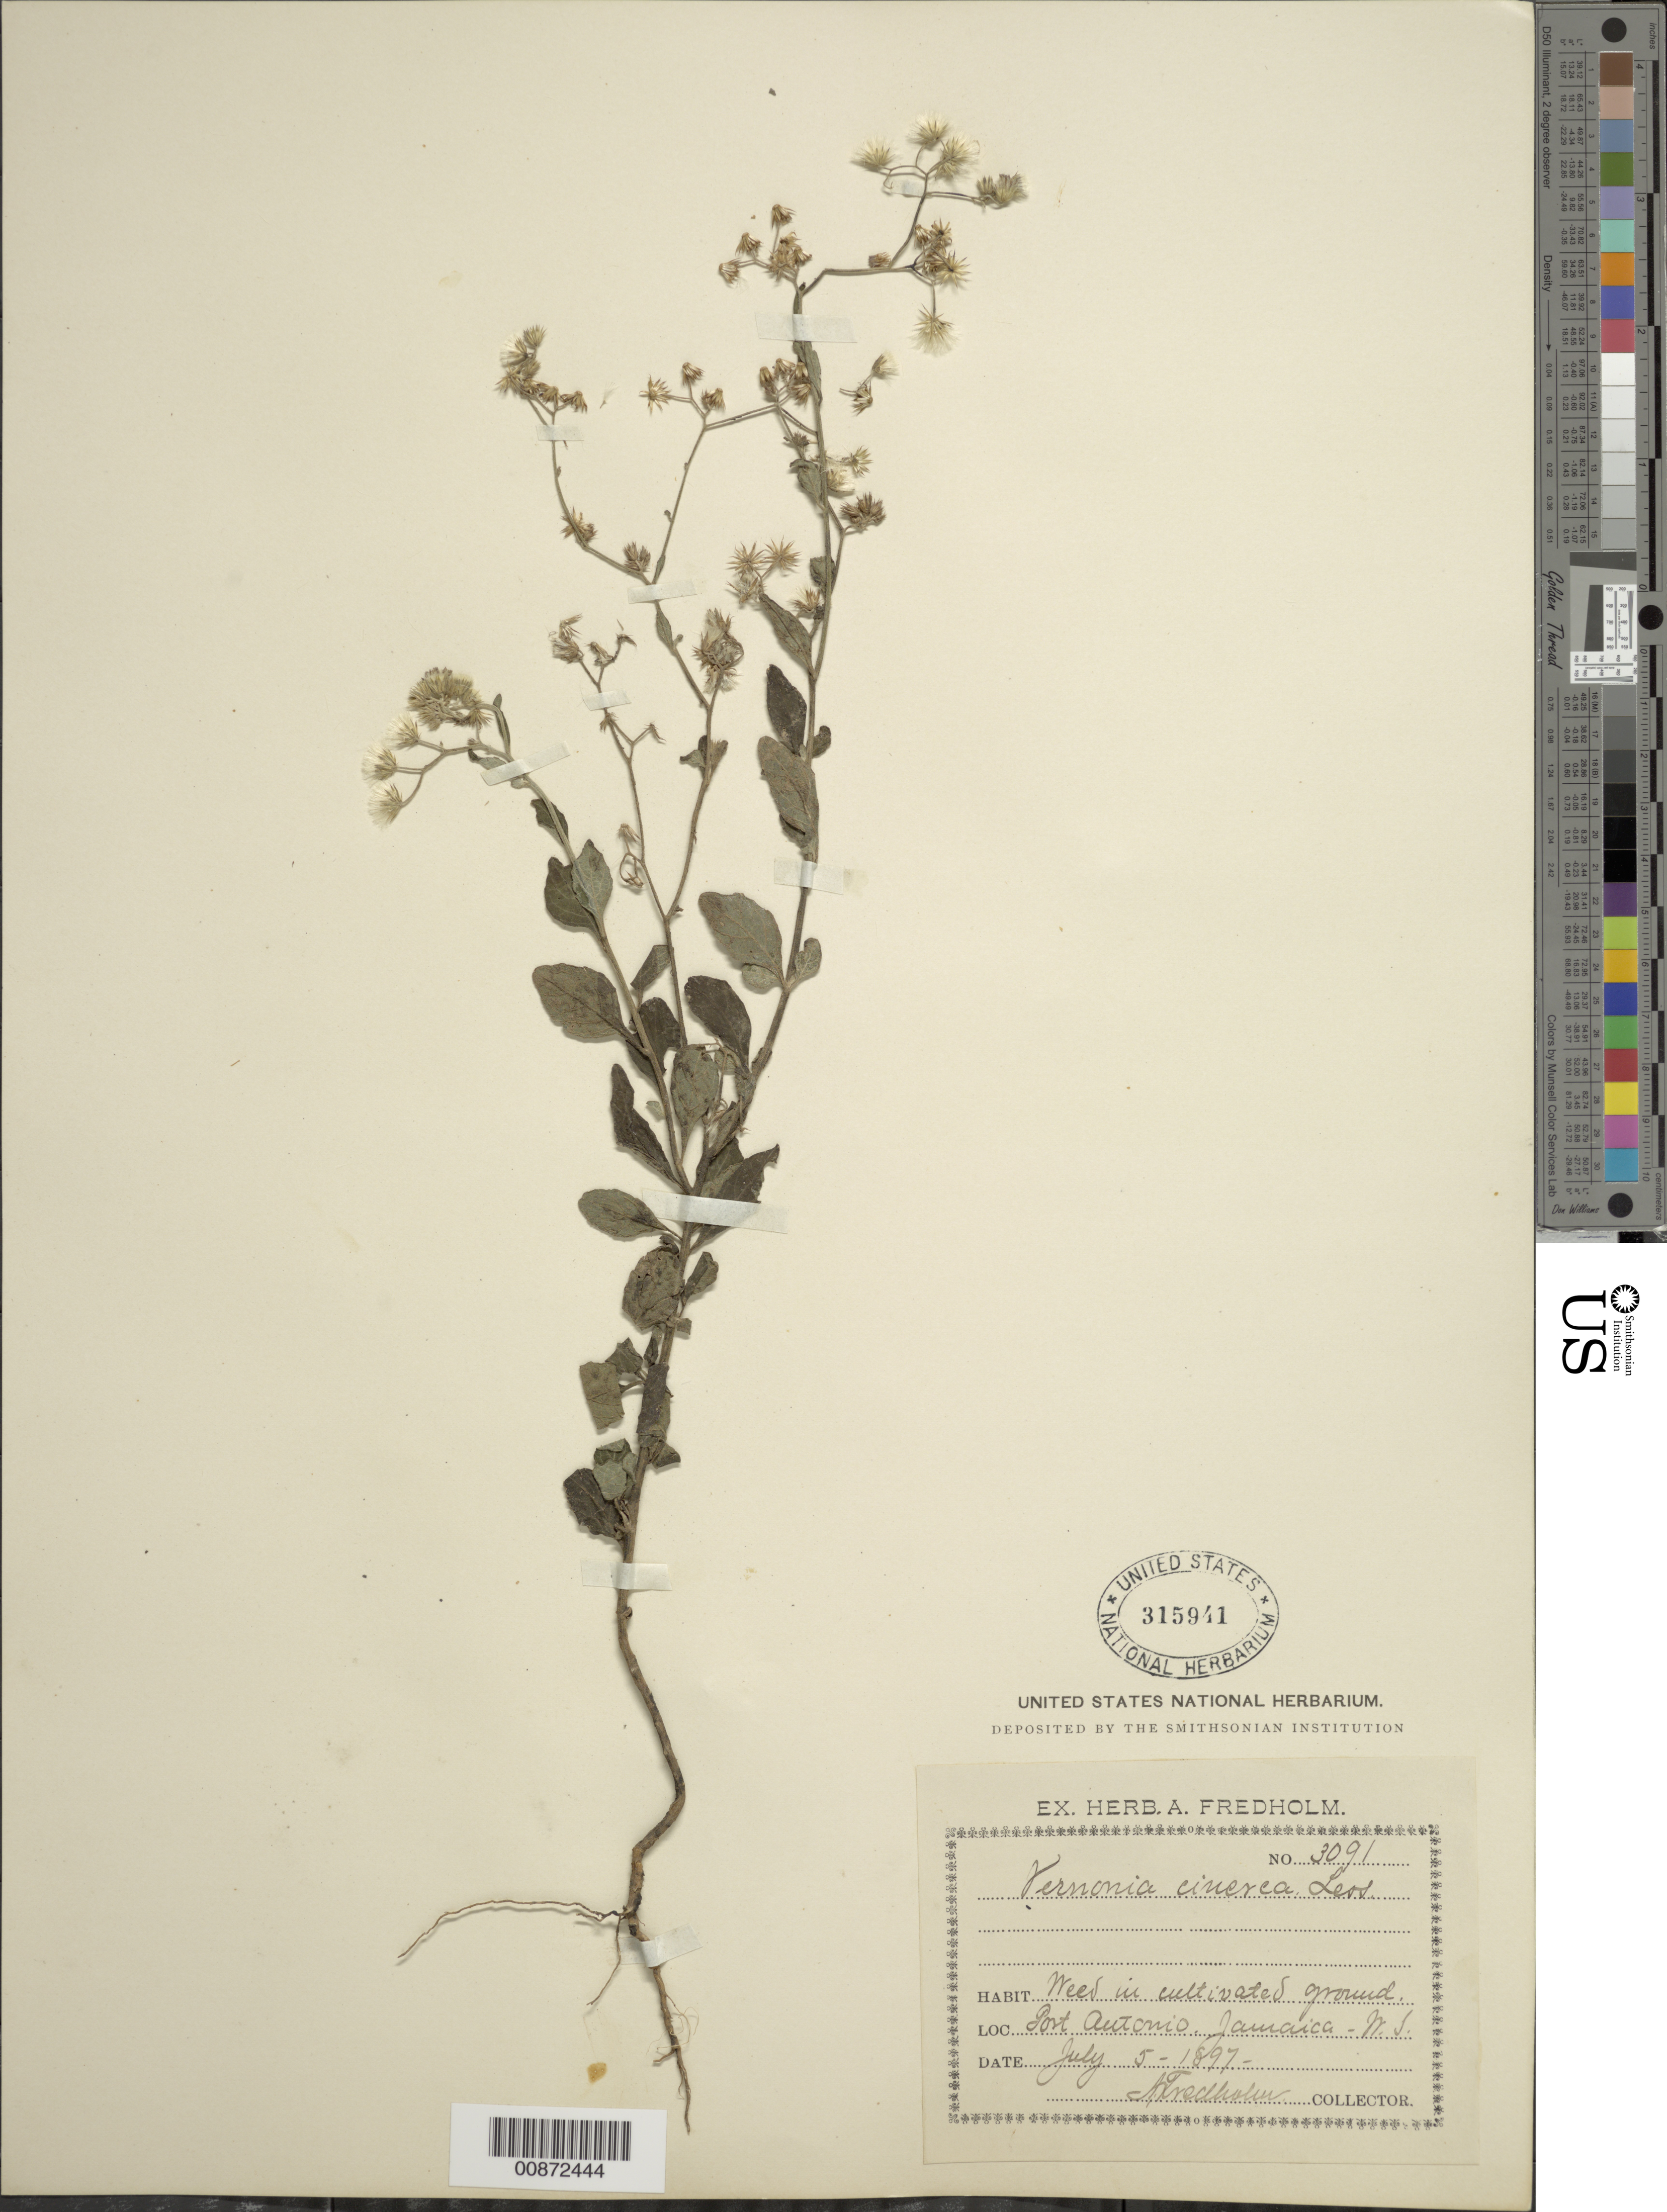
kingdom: Plantae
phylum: Tracheophyta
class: Magnoliopsida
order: Asterales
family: Asteraceae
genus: Cyanthillium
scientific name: Cyanthillium cinereum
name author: (L.) H. Rob.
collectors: A. J. Fredholm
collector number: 3091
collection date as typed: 05 Jul 1897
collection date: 1897-07-05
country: Jamaica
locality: Port Antonio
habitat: Weed on cultivated ground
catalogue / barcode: US 315941